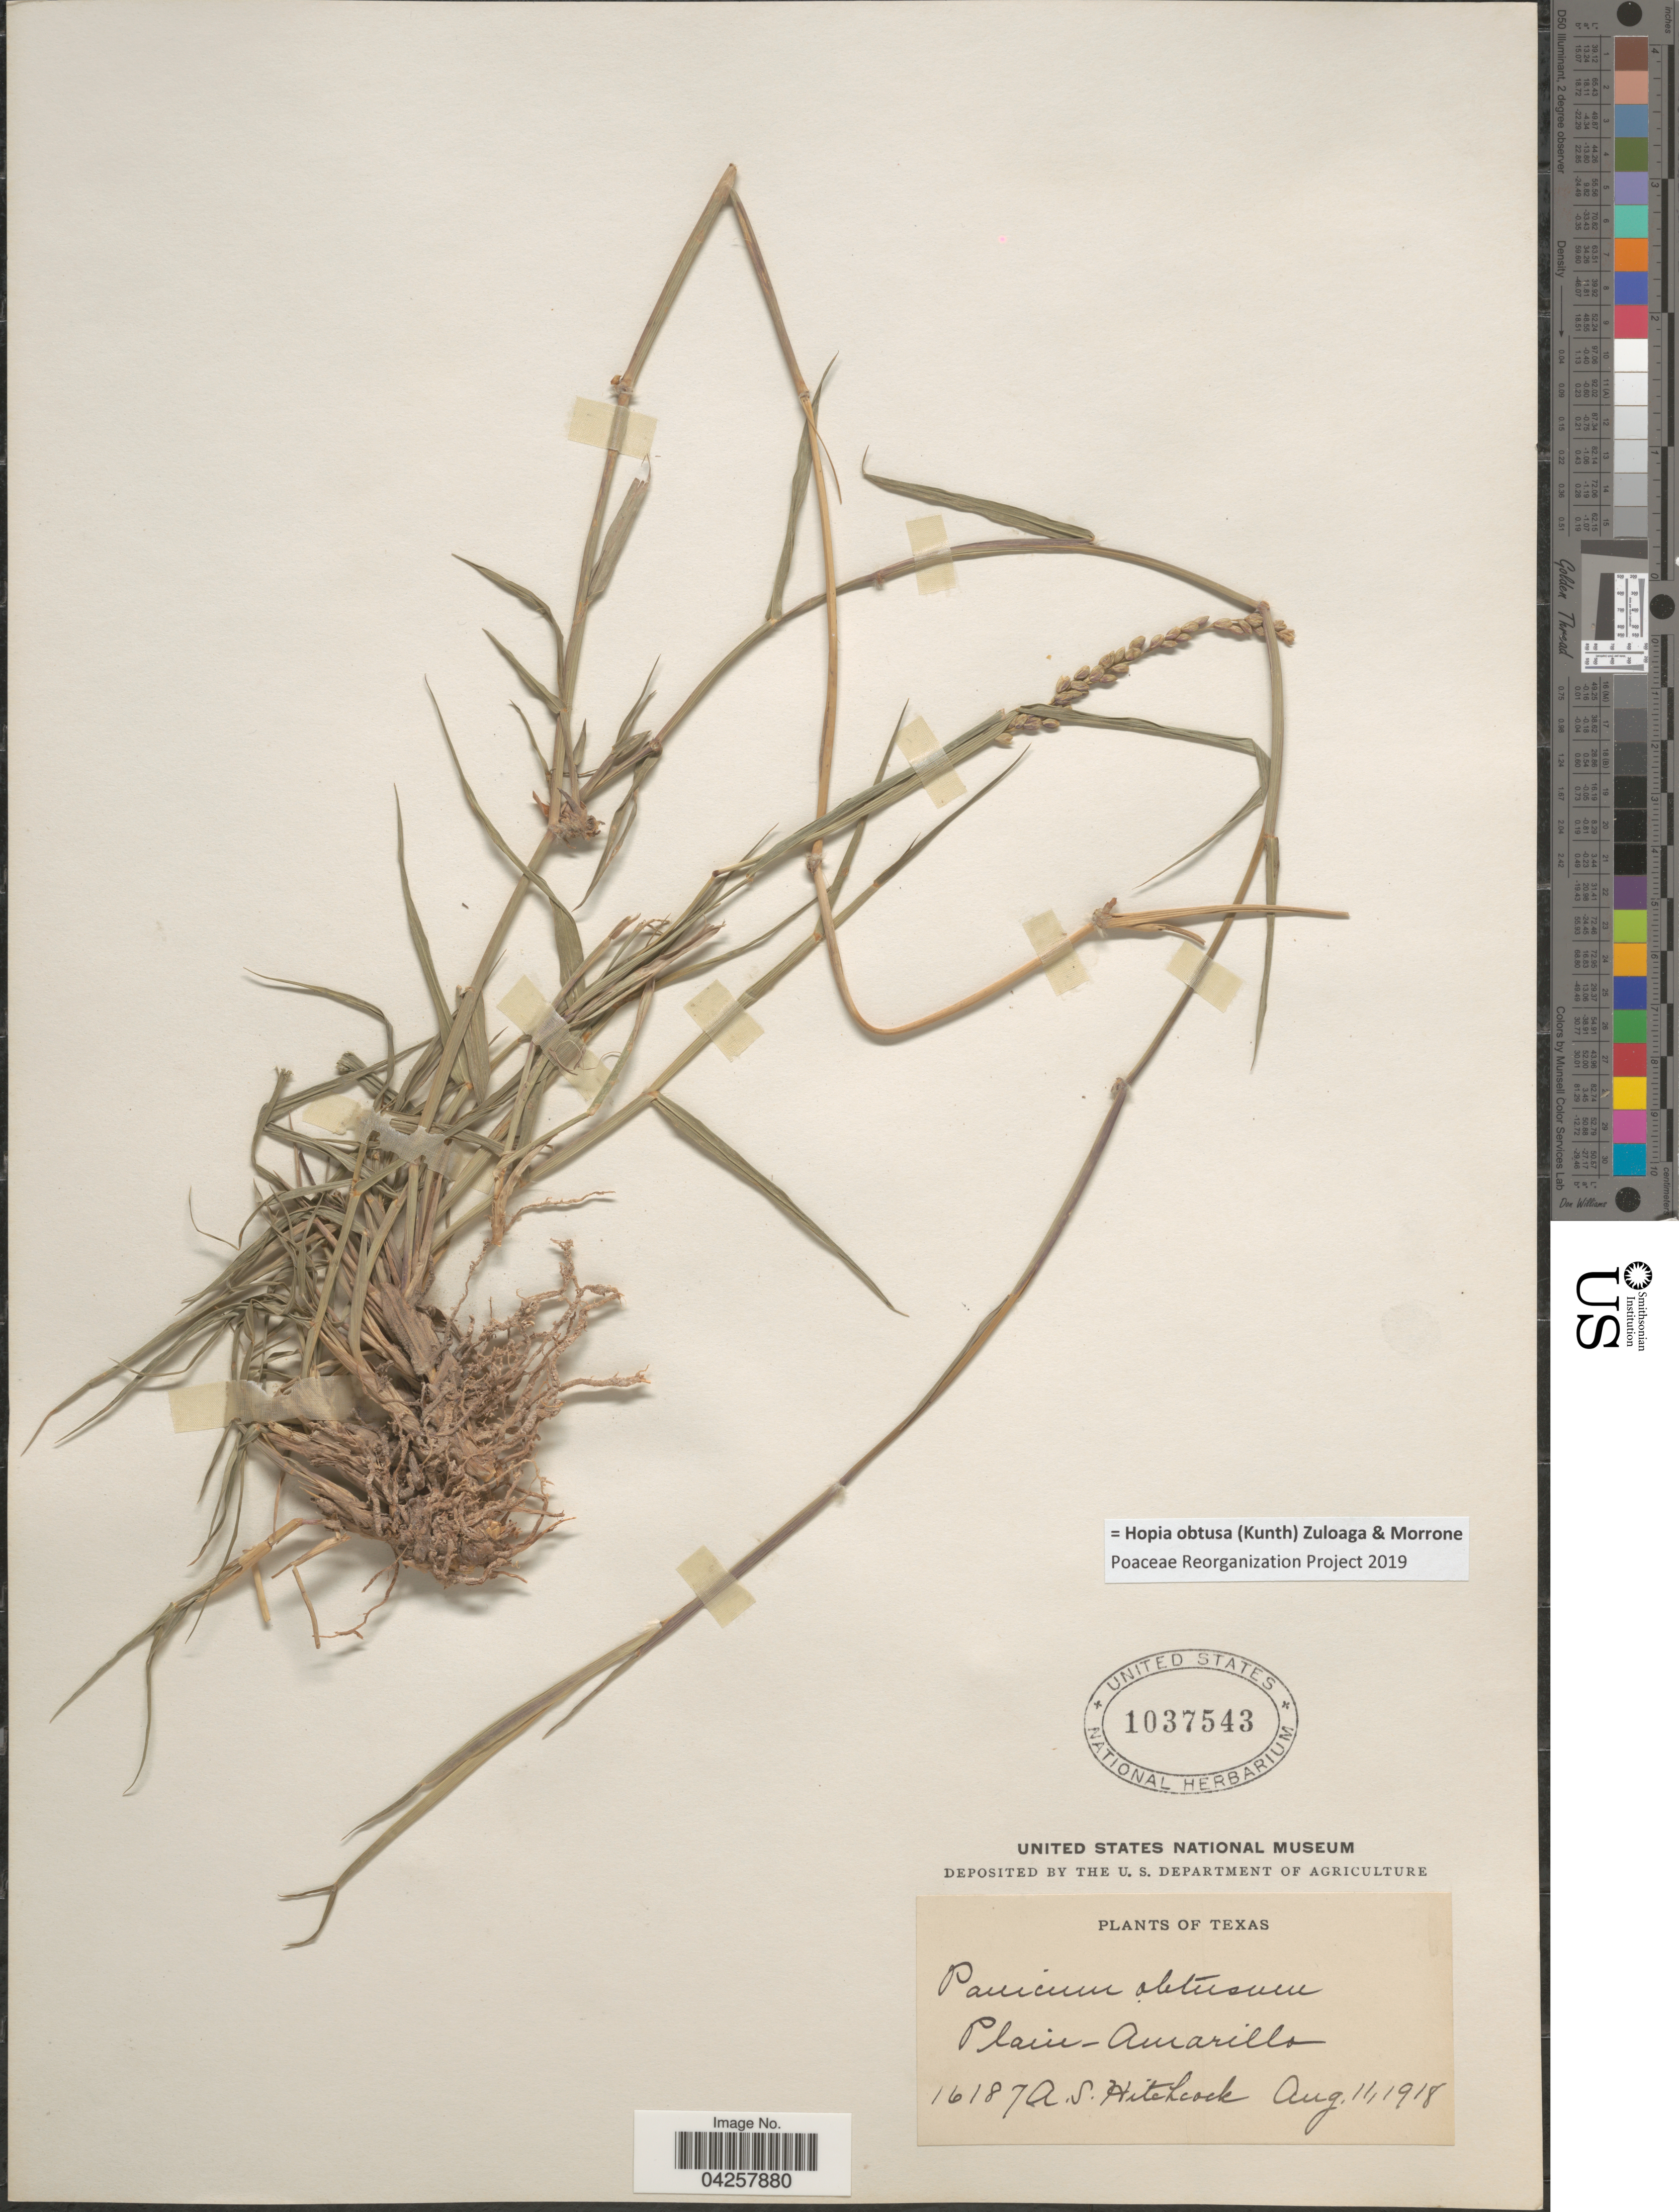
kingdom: Plantae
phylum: Tracheophyta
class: Liliopsida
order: Poales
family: Poaceae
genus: Hopia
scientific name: Hopia obtusa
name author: (Kunth) Zuloaga & Morrone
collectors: A. S. Hitchcock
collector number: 16187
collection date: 1918-08-11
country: United States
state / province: Texas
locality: Plain - Amarillo.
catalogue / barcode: US 1037543